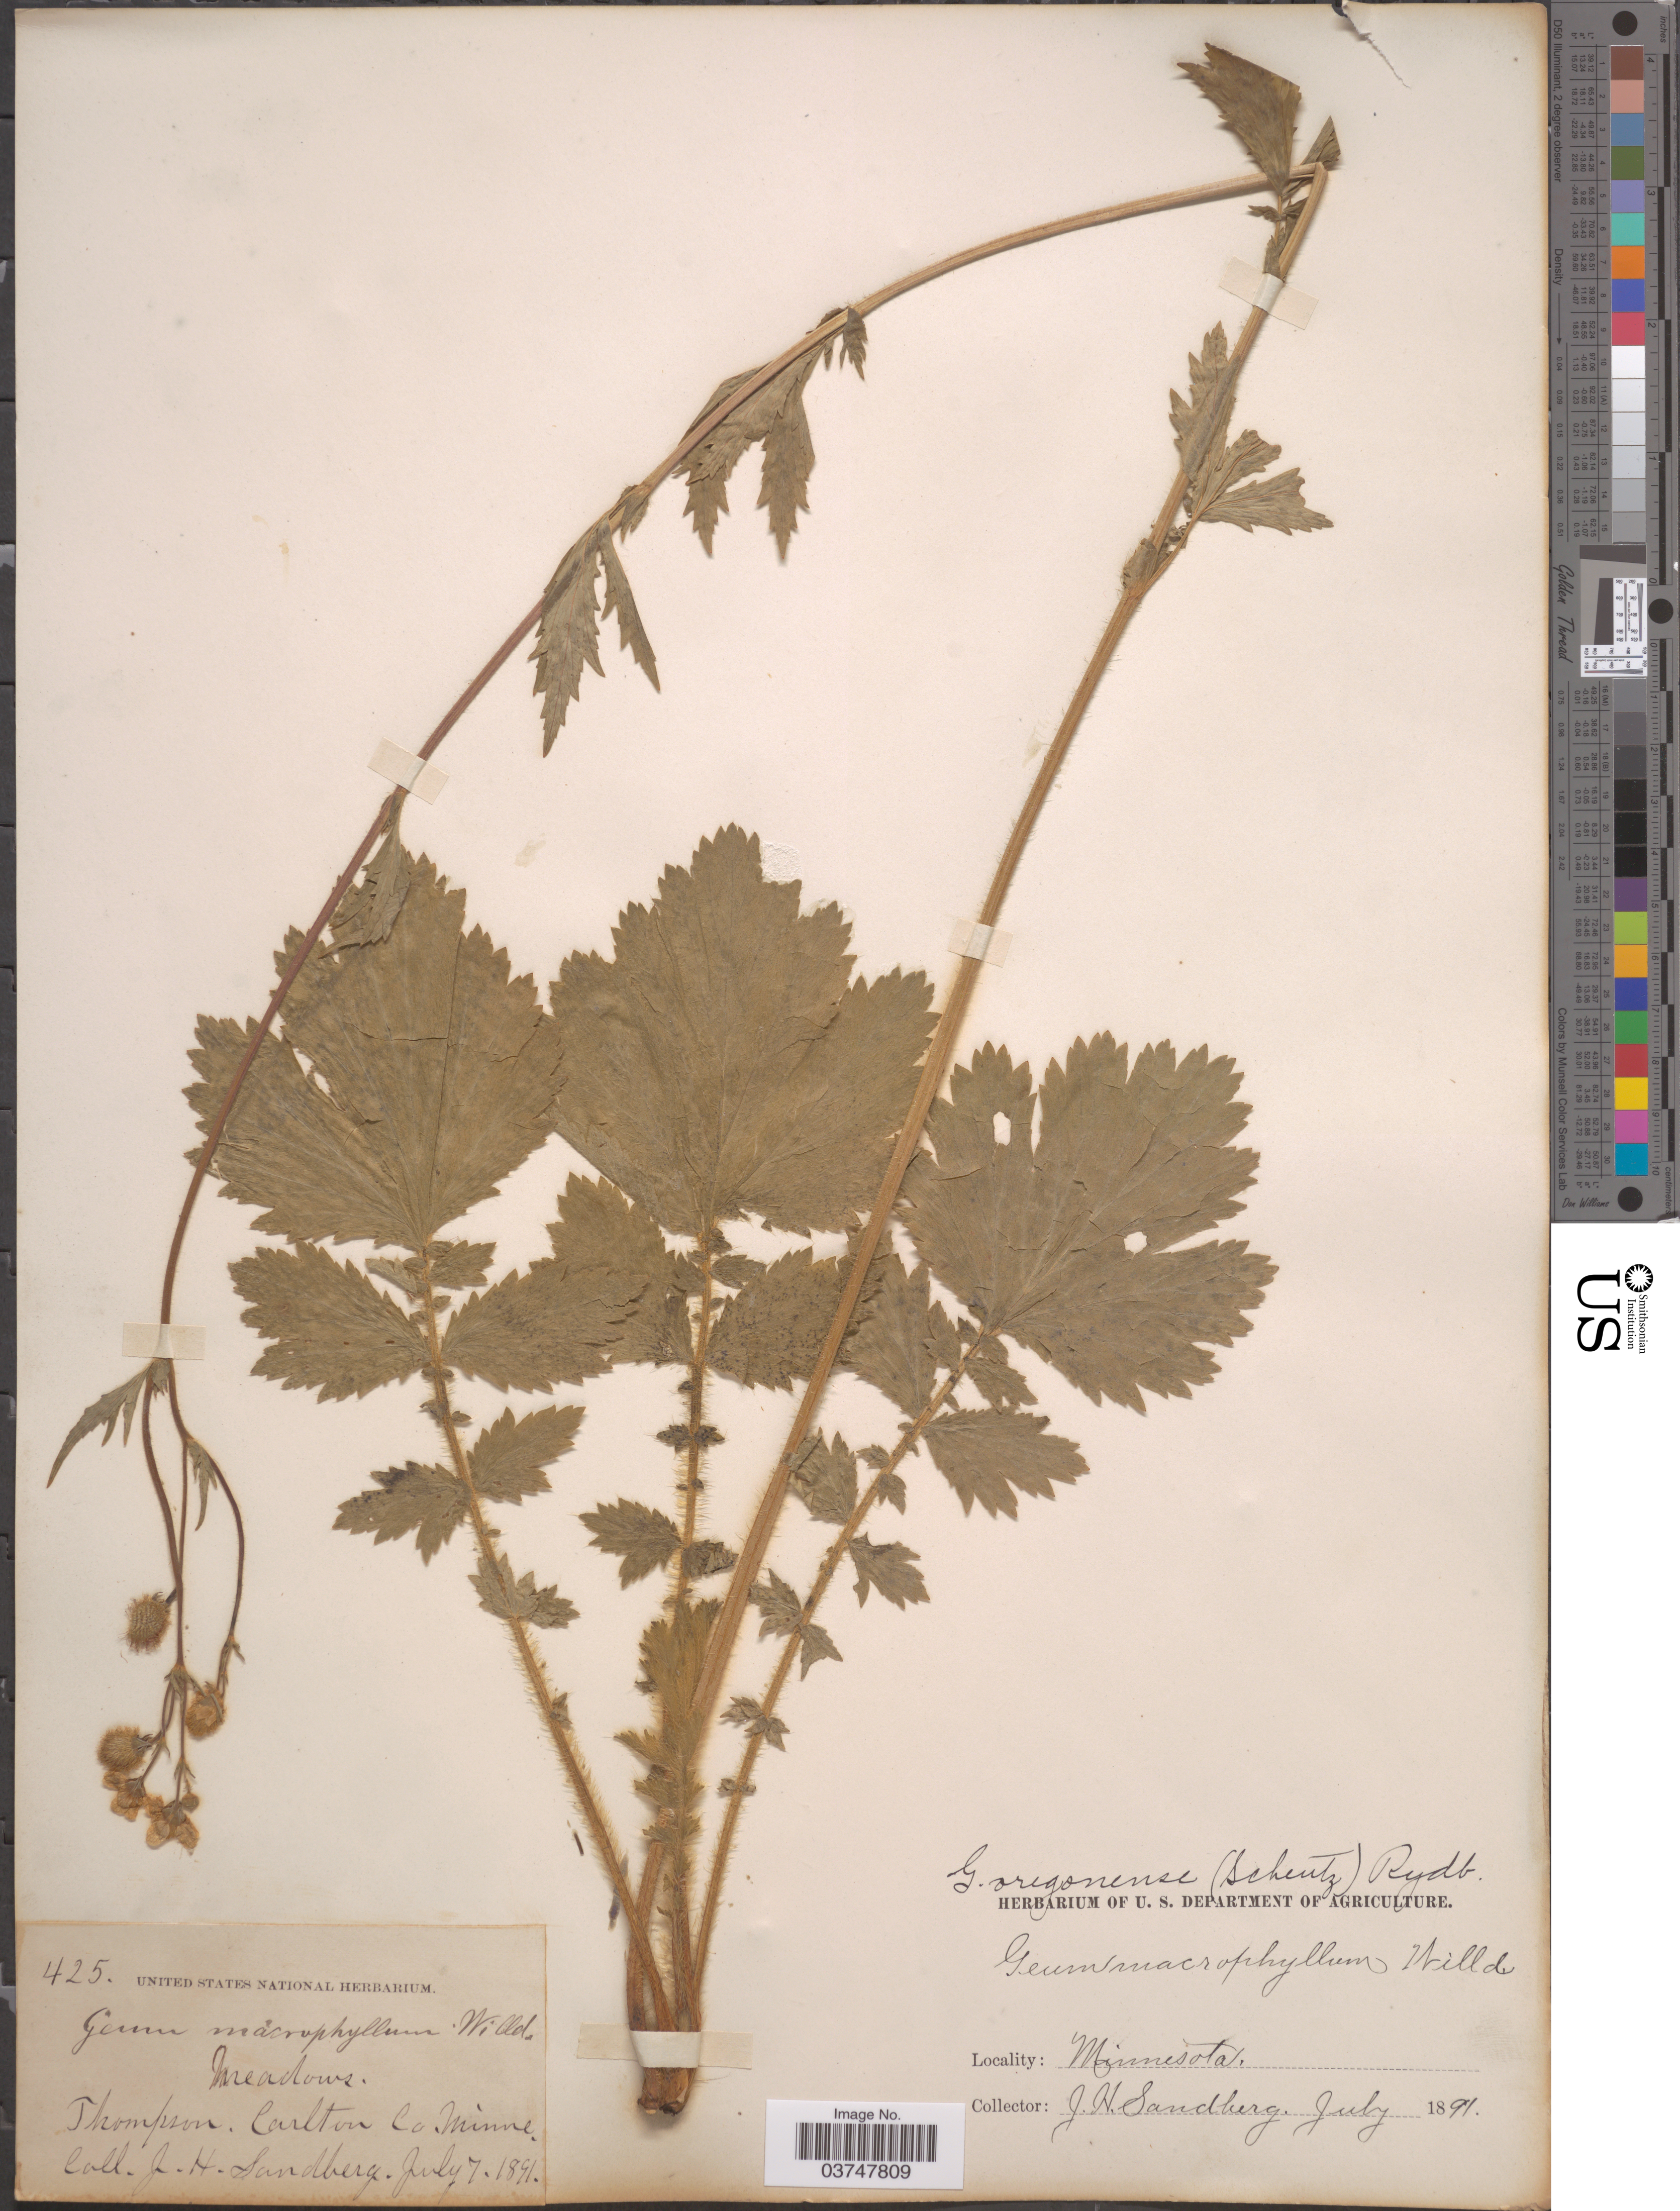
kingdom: Plantae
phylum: Tracheophyta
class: Magnoliopsida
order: Rosales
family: Rosaceae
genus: Geum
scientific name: Geum oregonense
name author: Rydb.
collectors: J. H. Sandberg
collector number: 425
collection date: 1891-07-07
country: United States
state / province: Minnesota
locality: Thompson, Carlton Co.